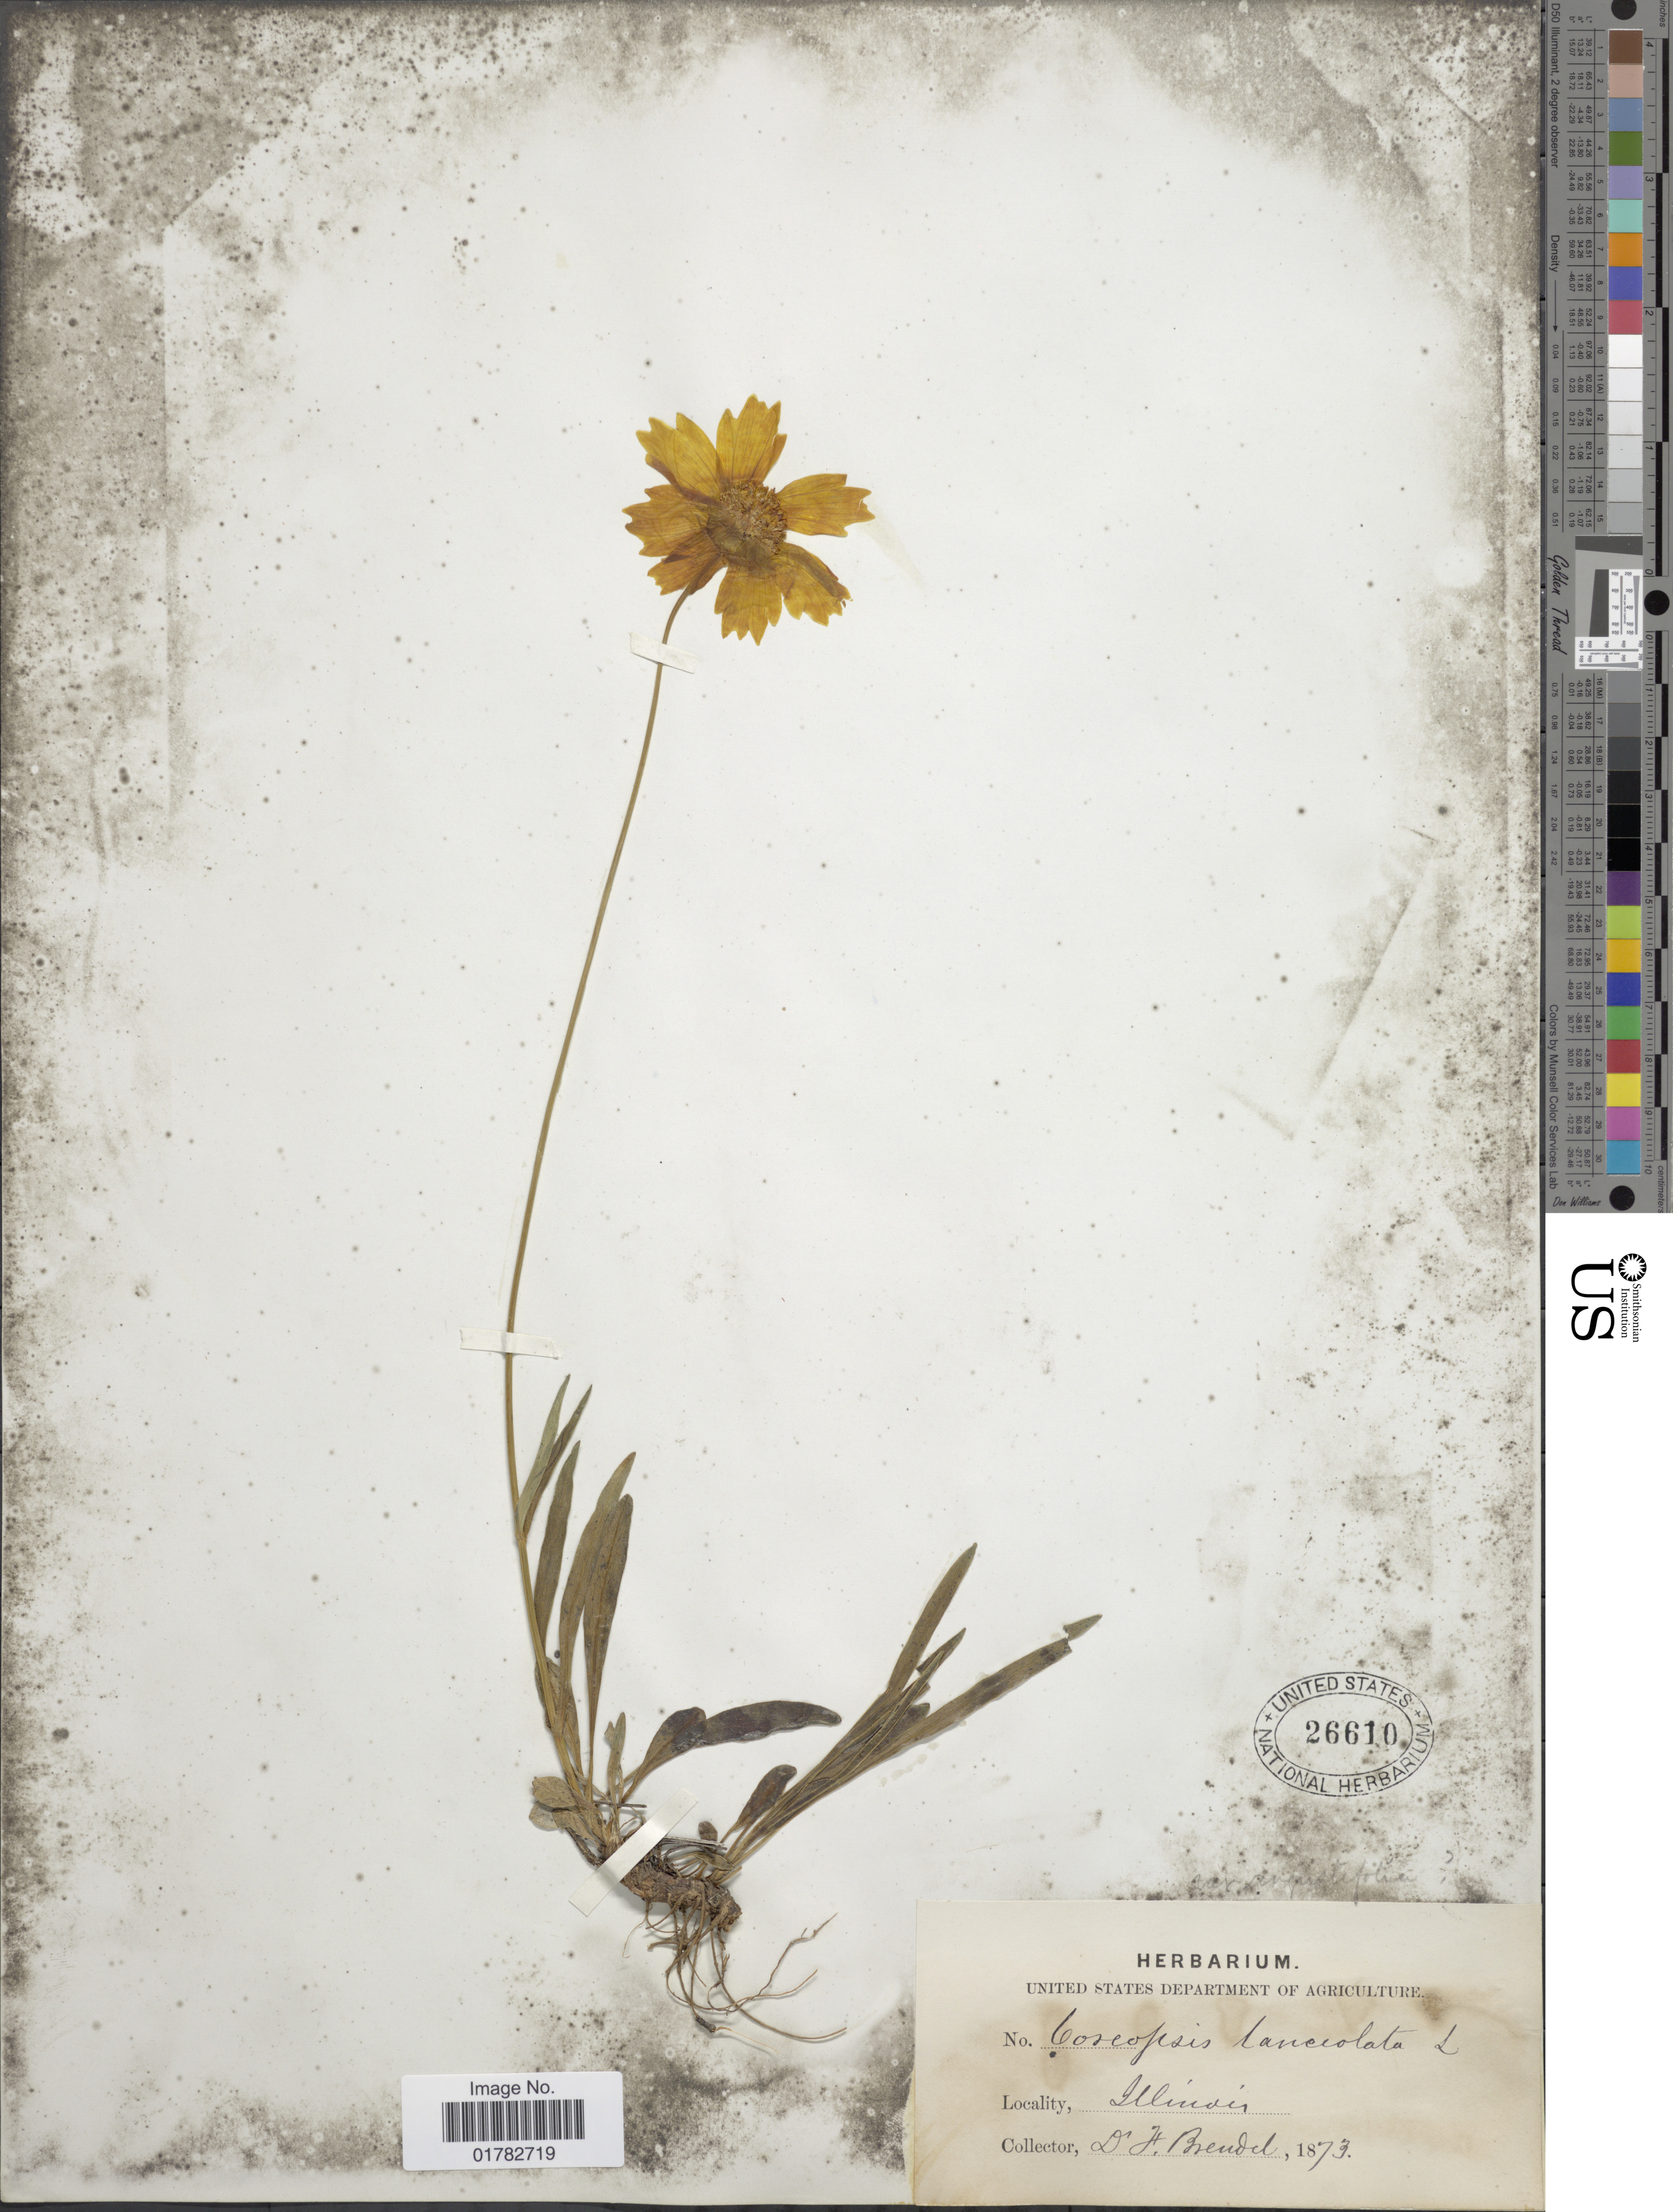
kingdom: Plantae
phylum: Tracheophyta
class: Magnoliopsida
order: Asterales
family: Asteraceae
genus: Coreopsis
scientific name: Coreopsis lanceolata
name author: L.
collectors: F. Brendel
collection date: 1873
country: United States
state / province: Illinois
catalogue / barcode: US 26610